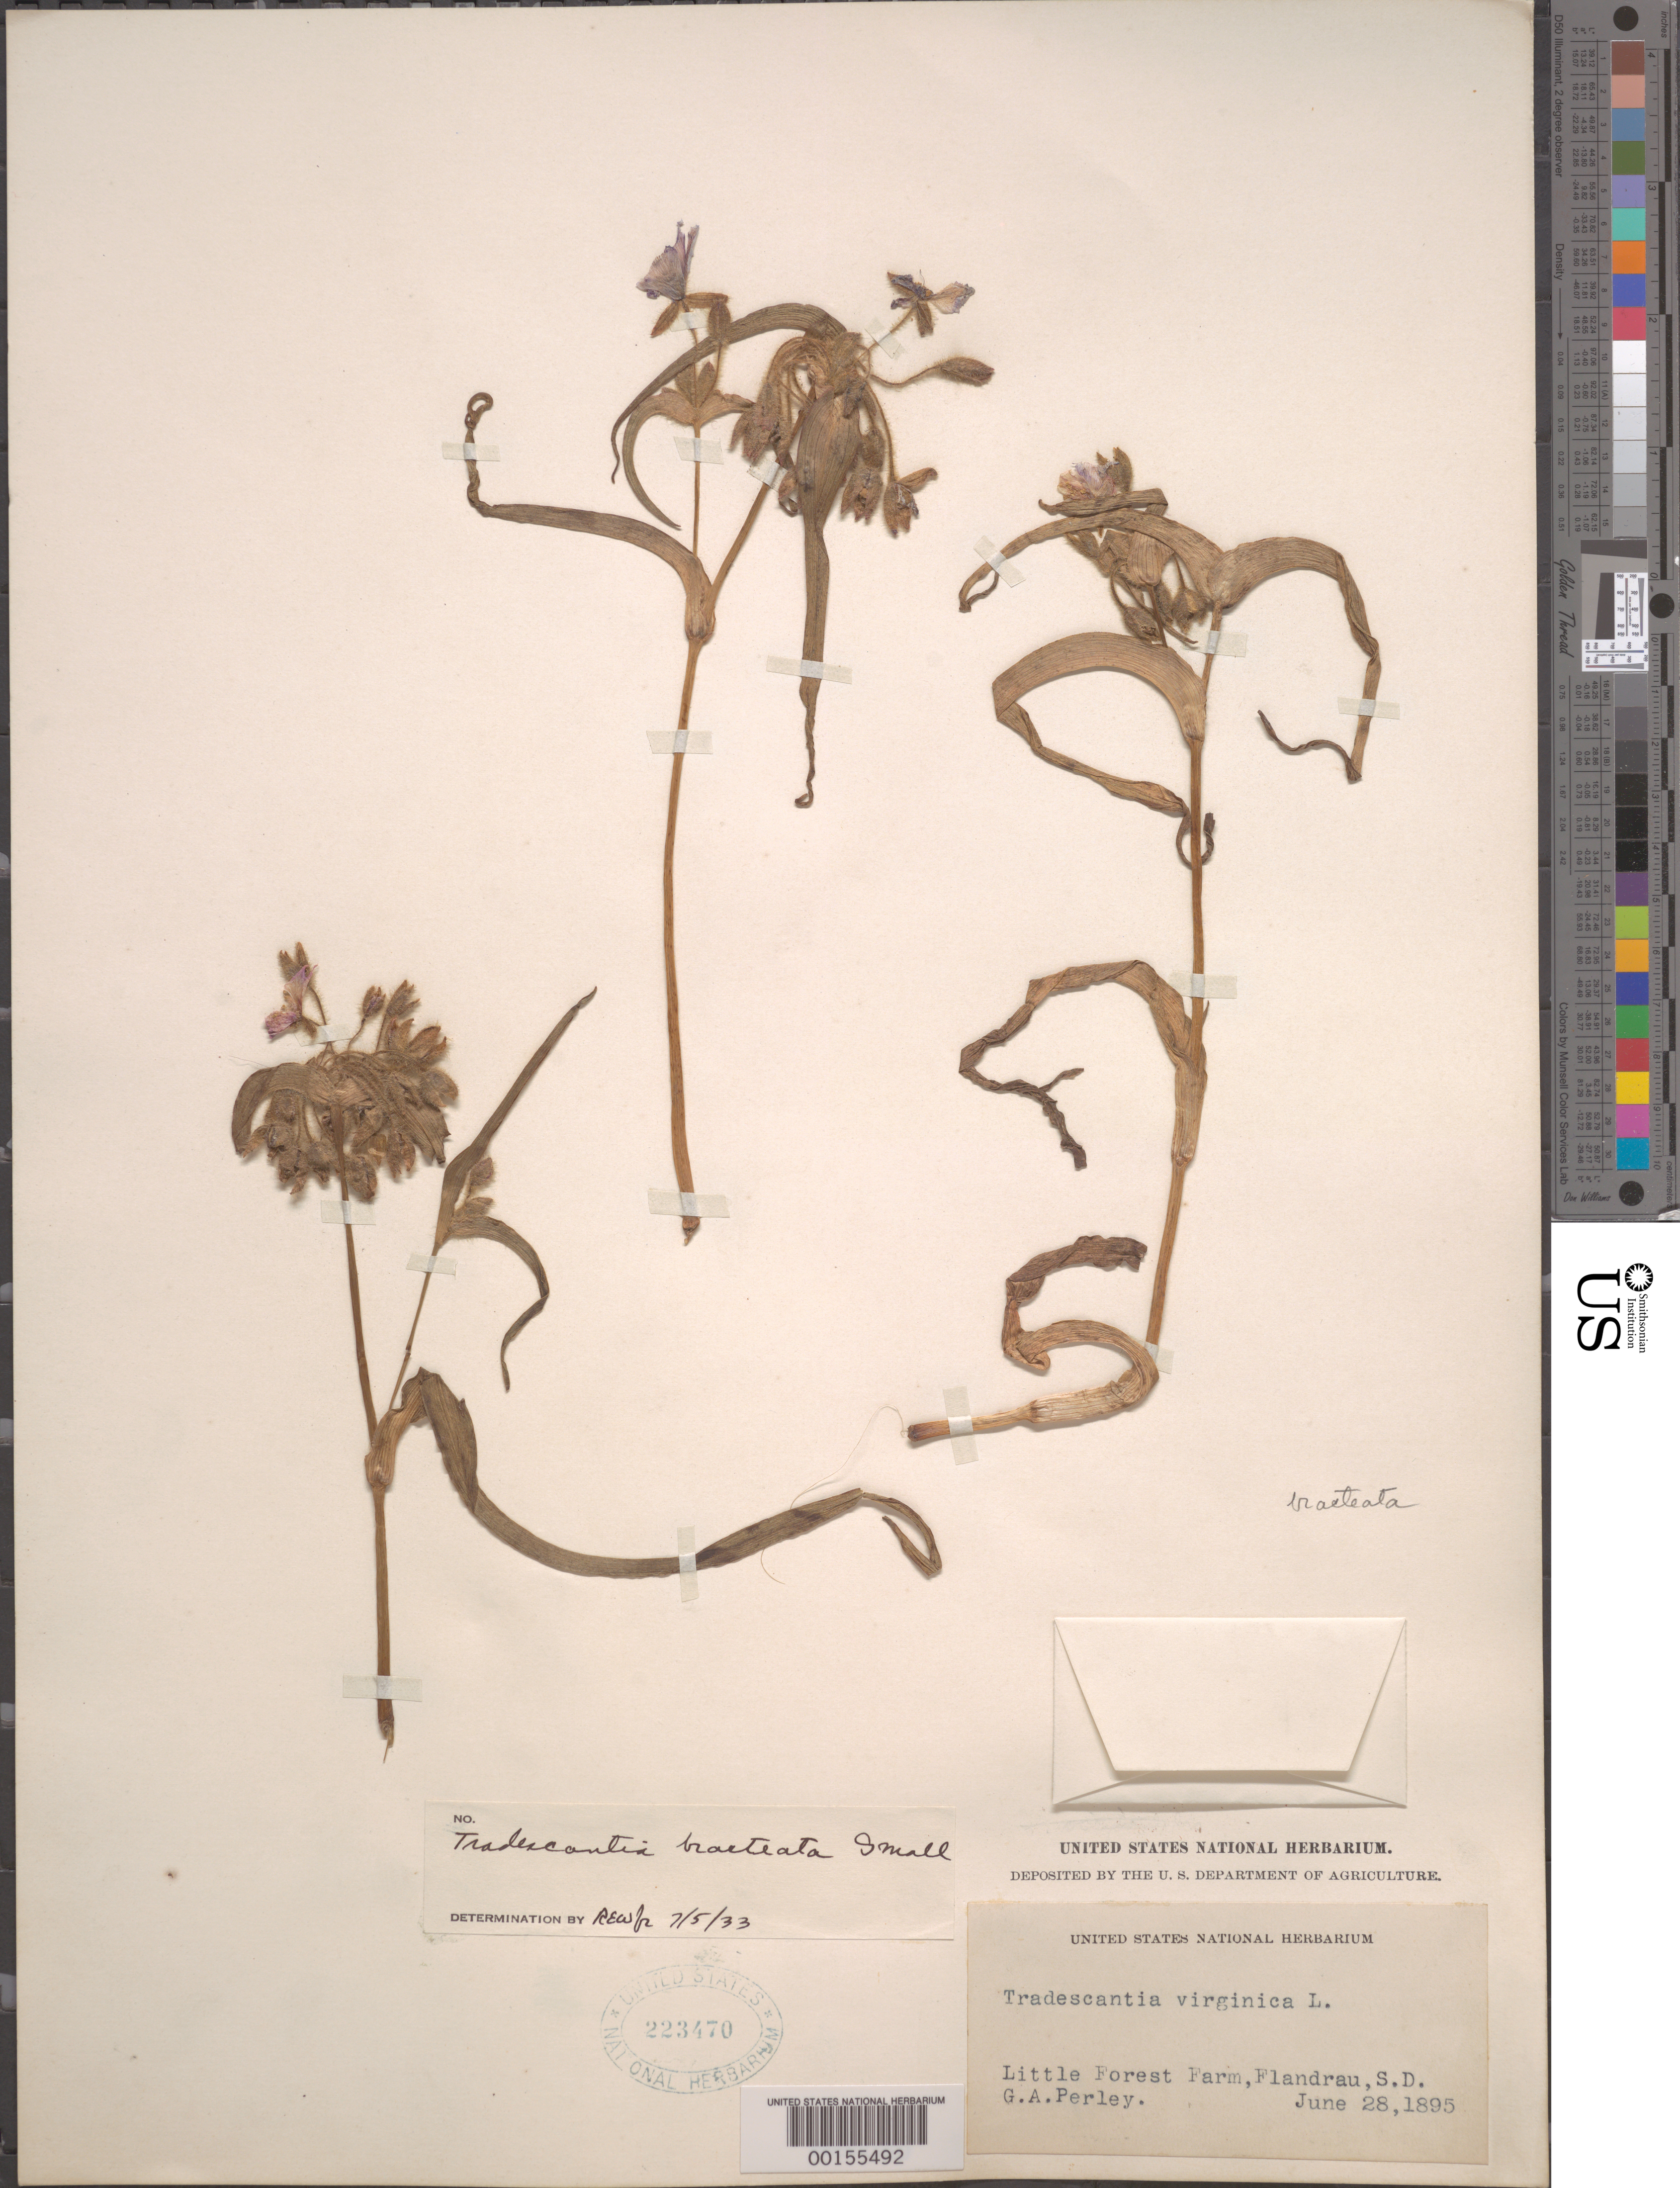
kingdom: Plantae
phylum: Tracheophyta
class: Liliopsida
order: Commelinales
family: Commelinaceae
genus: Tradescantia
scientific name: Tradescantia bracteata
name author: Small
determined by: REW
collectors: G. Perley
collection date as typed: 28 Jun 1895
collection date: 1895-06-28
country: United States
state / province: South Dakota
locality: Flandrau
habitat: Farmland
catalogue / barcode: US 223470